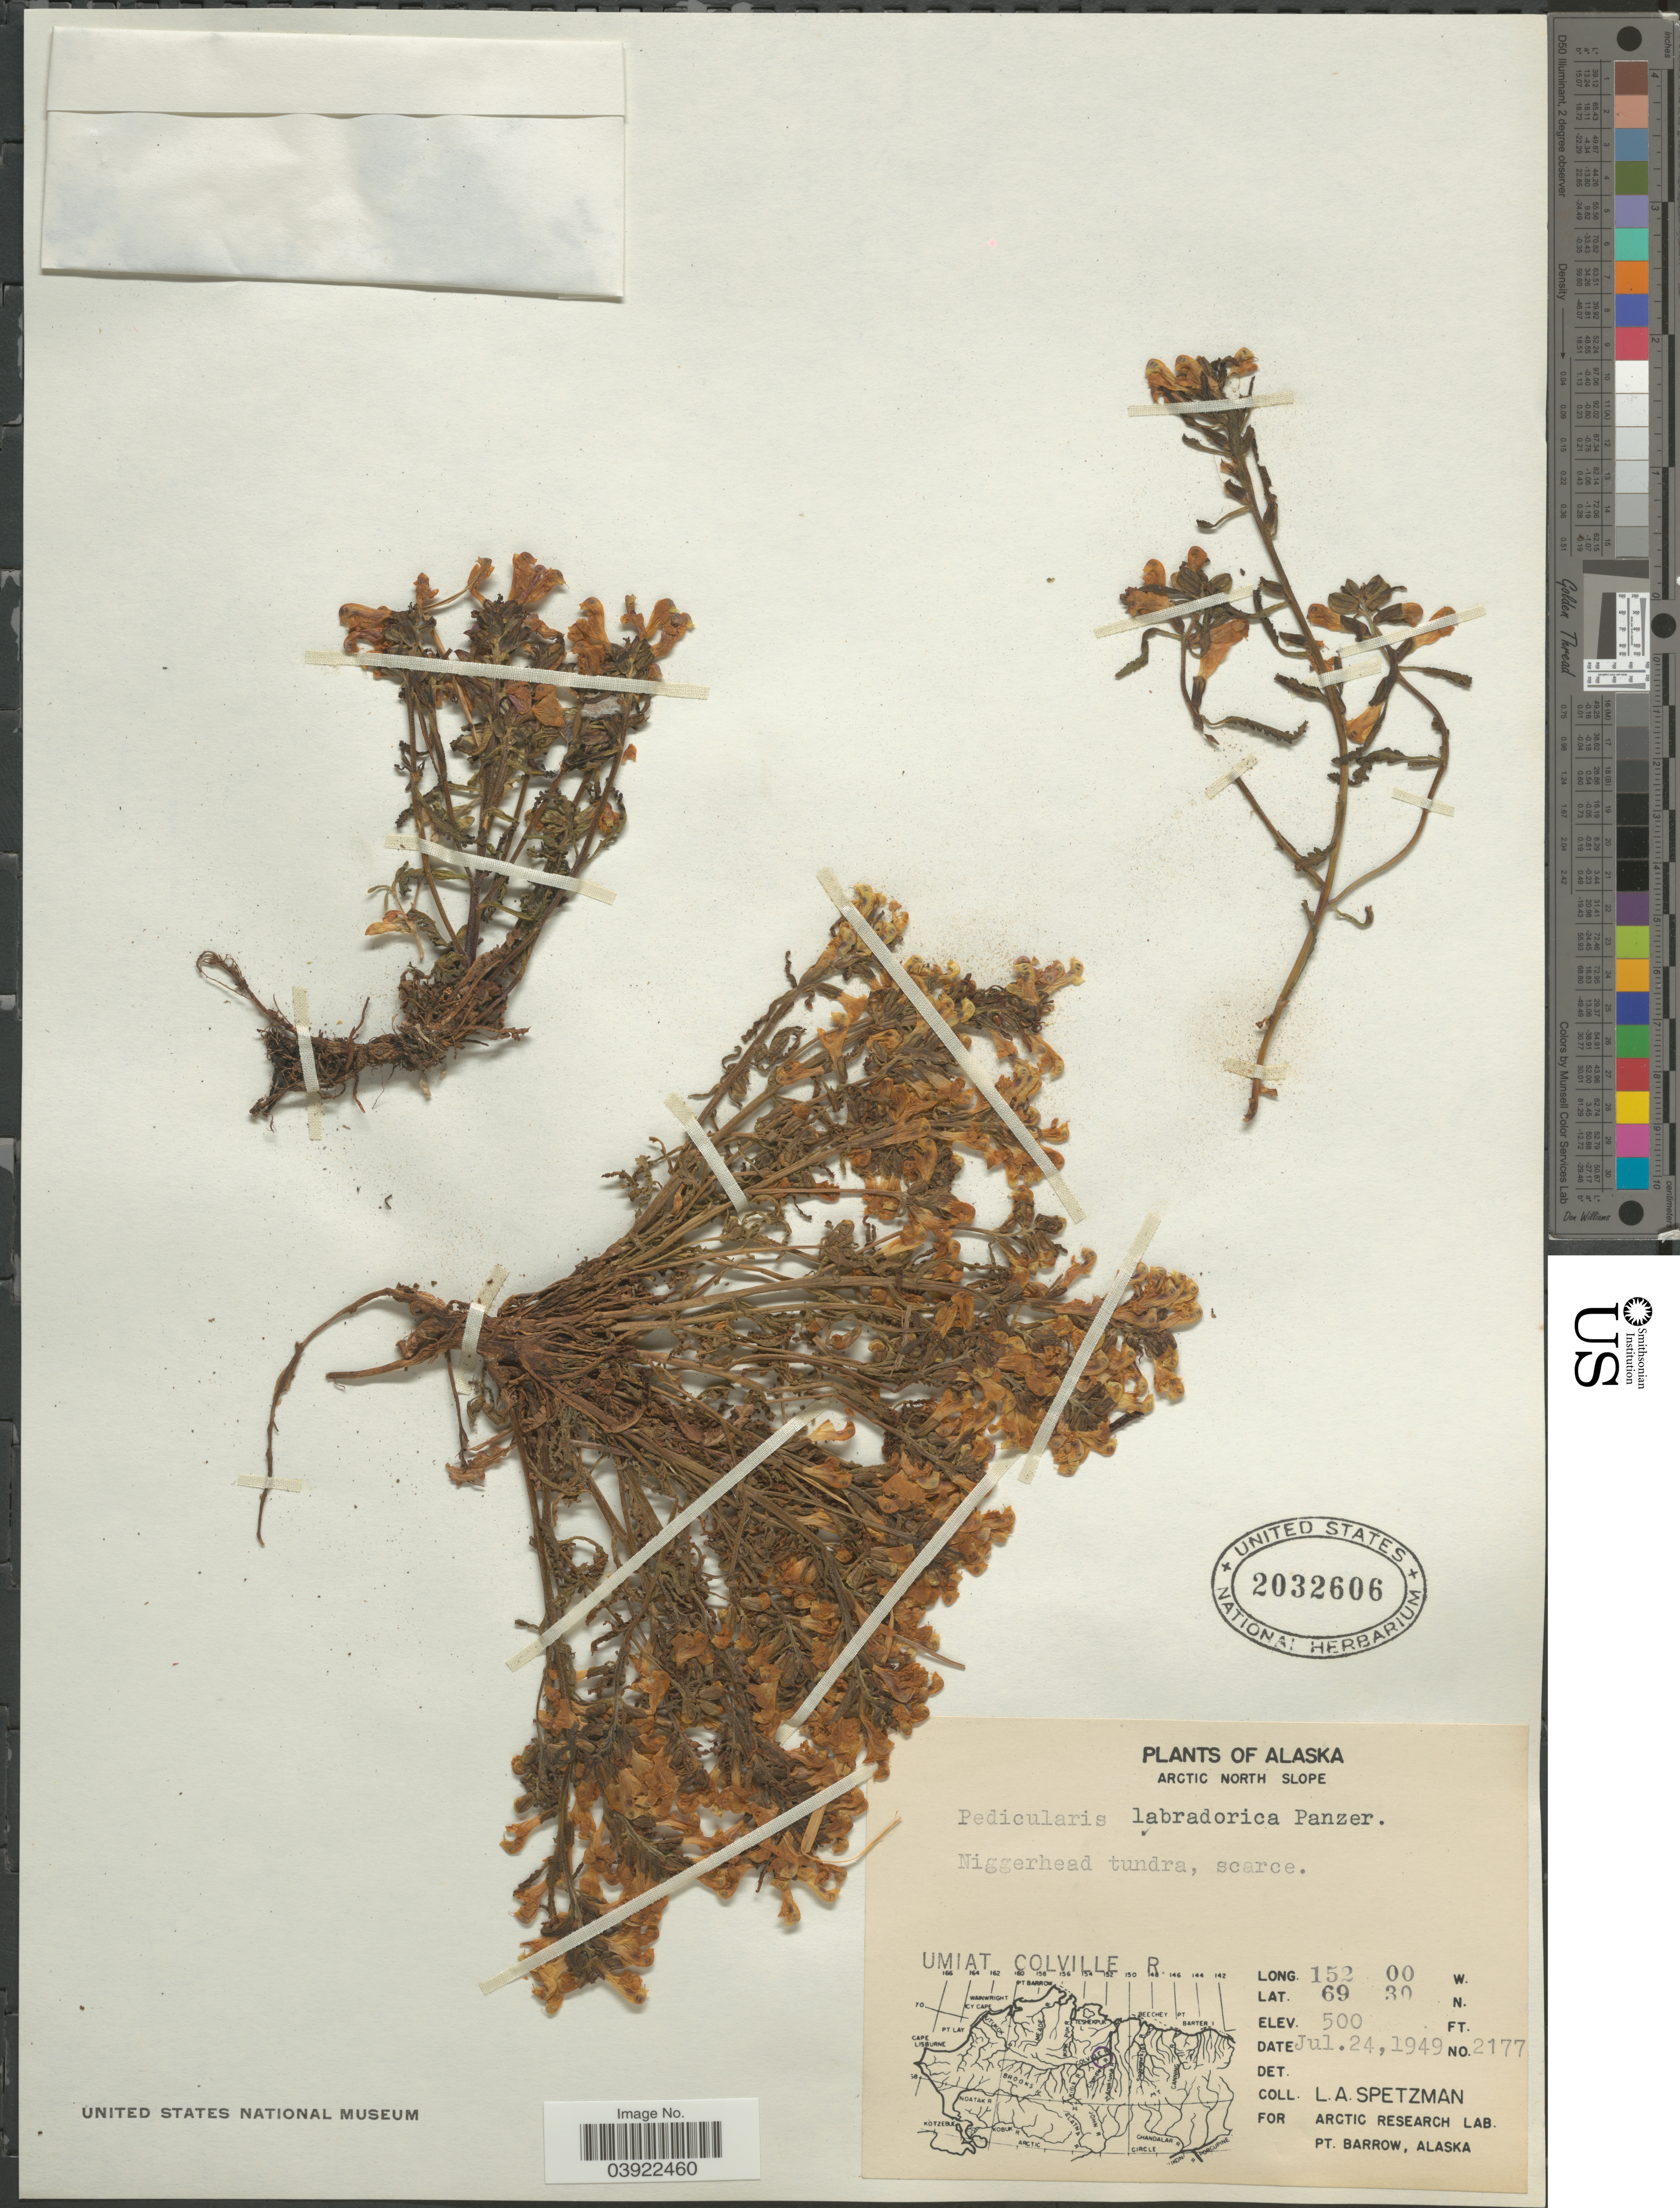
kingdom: Plantae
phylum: Tracheophyta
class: Magnoliopsida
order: Lamiales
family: Orobanchaceae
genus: Pedicularis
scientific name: Pedicularis labradorica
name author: Wirsing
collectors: L. Spetzman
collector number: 2177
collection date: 1949-07-24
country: United States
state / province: Alaska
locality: Arctic North Slope. Umiat Colville R.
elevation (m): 152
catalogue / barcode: US 2032606